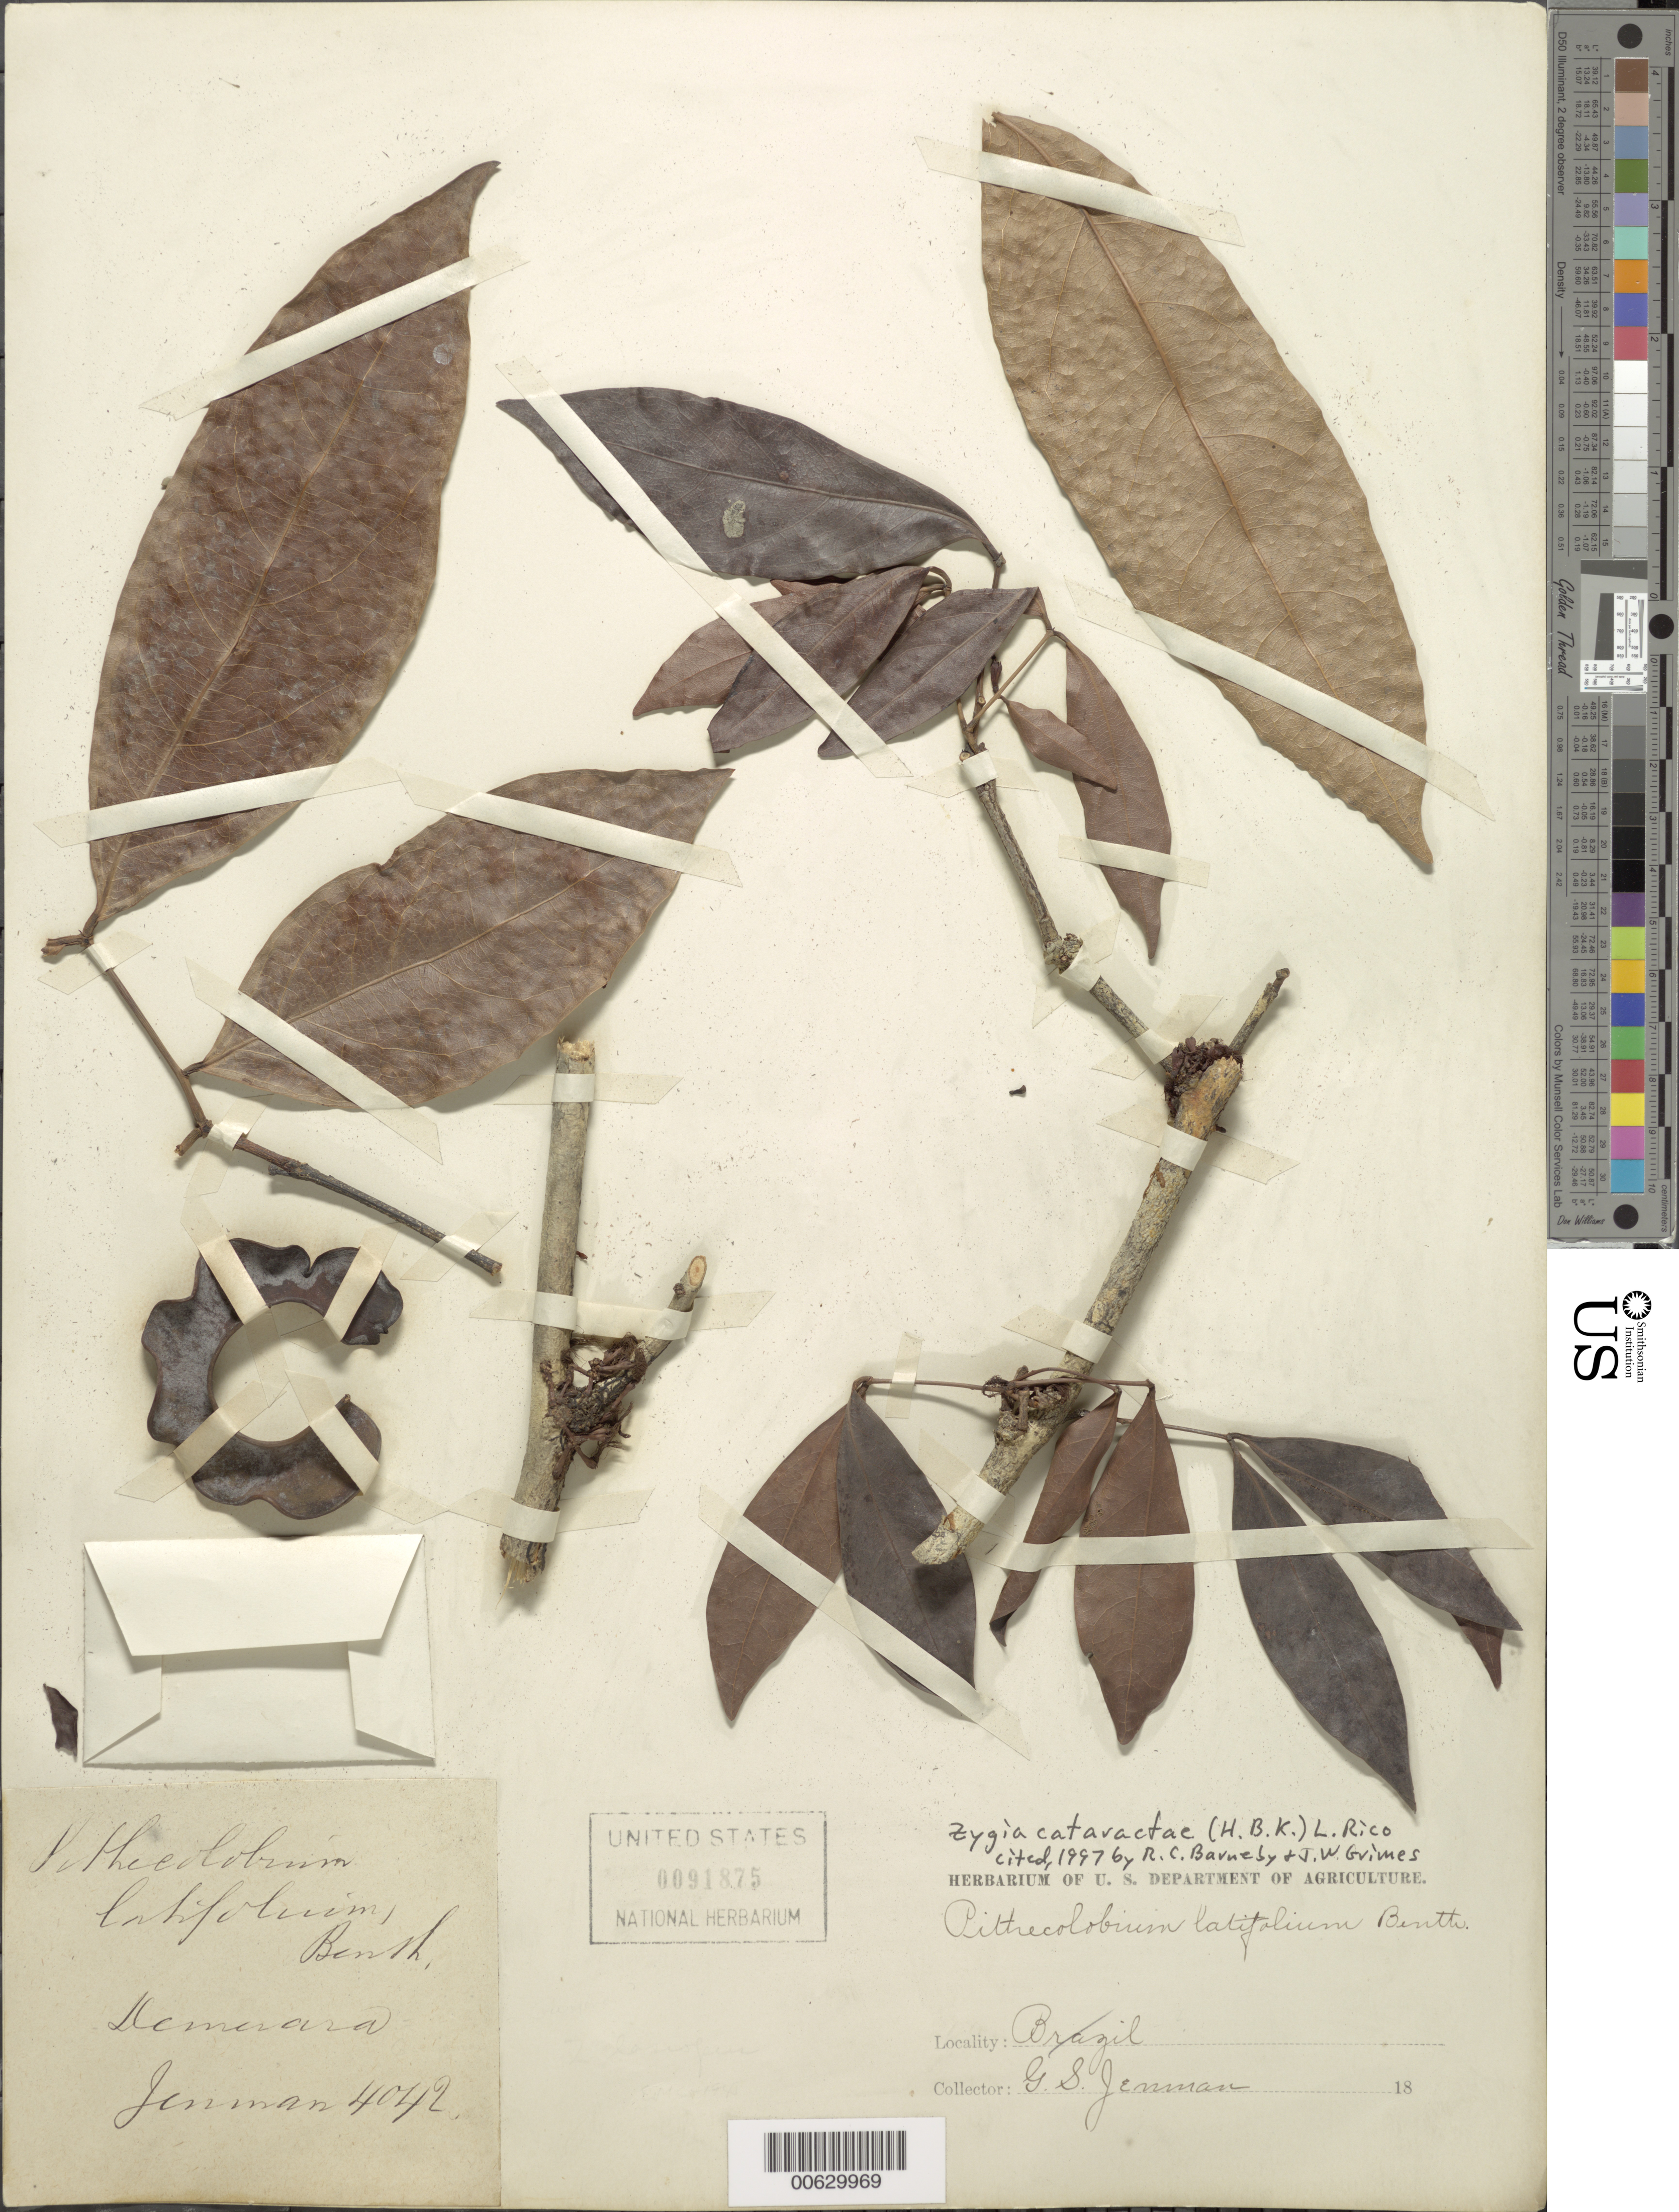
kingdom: Plantae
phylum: Tracheophyta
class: Magnoliopsida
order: Fabales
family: Fabaceae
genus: Zygia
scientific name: Zygia cataractae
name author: (Kunth) L. Rico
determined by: Barneby, R. C.; Grimes, J. W.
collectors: G. S. Jenman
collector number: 4042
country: Guyana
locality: Demerara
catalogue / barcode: US 91875